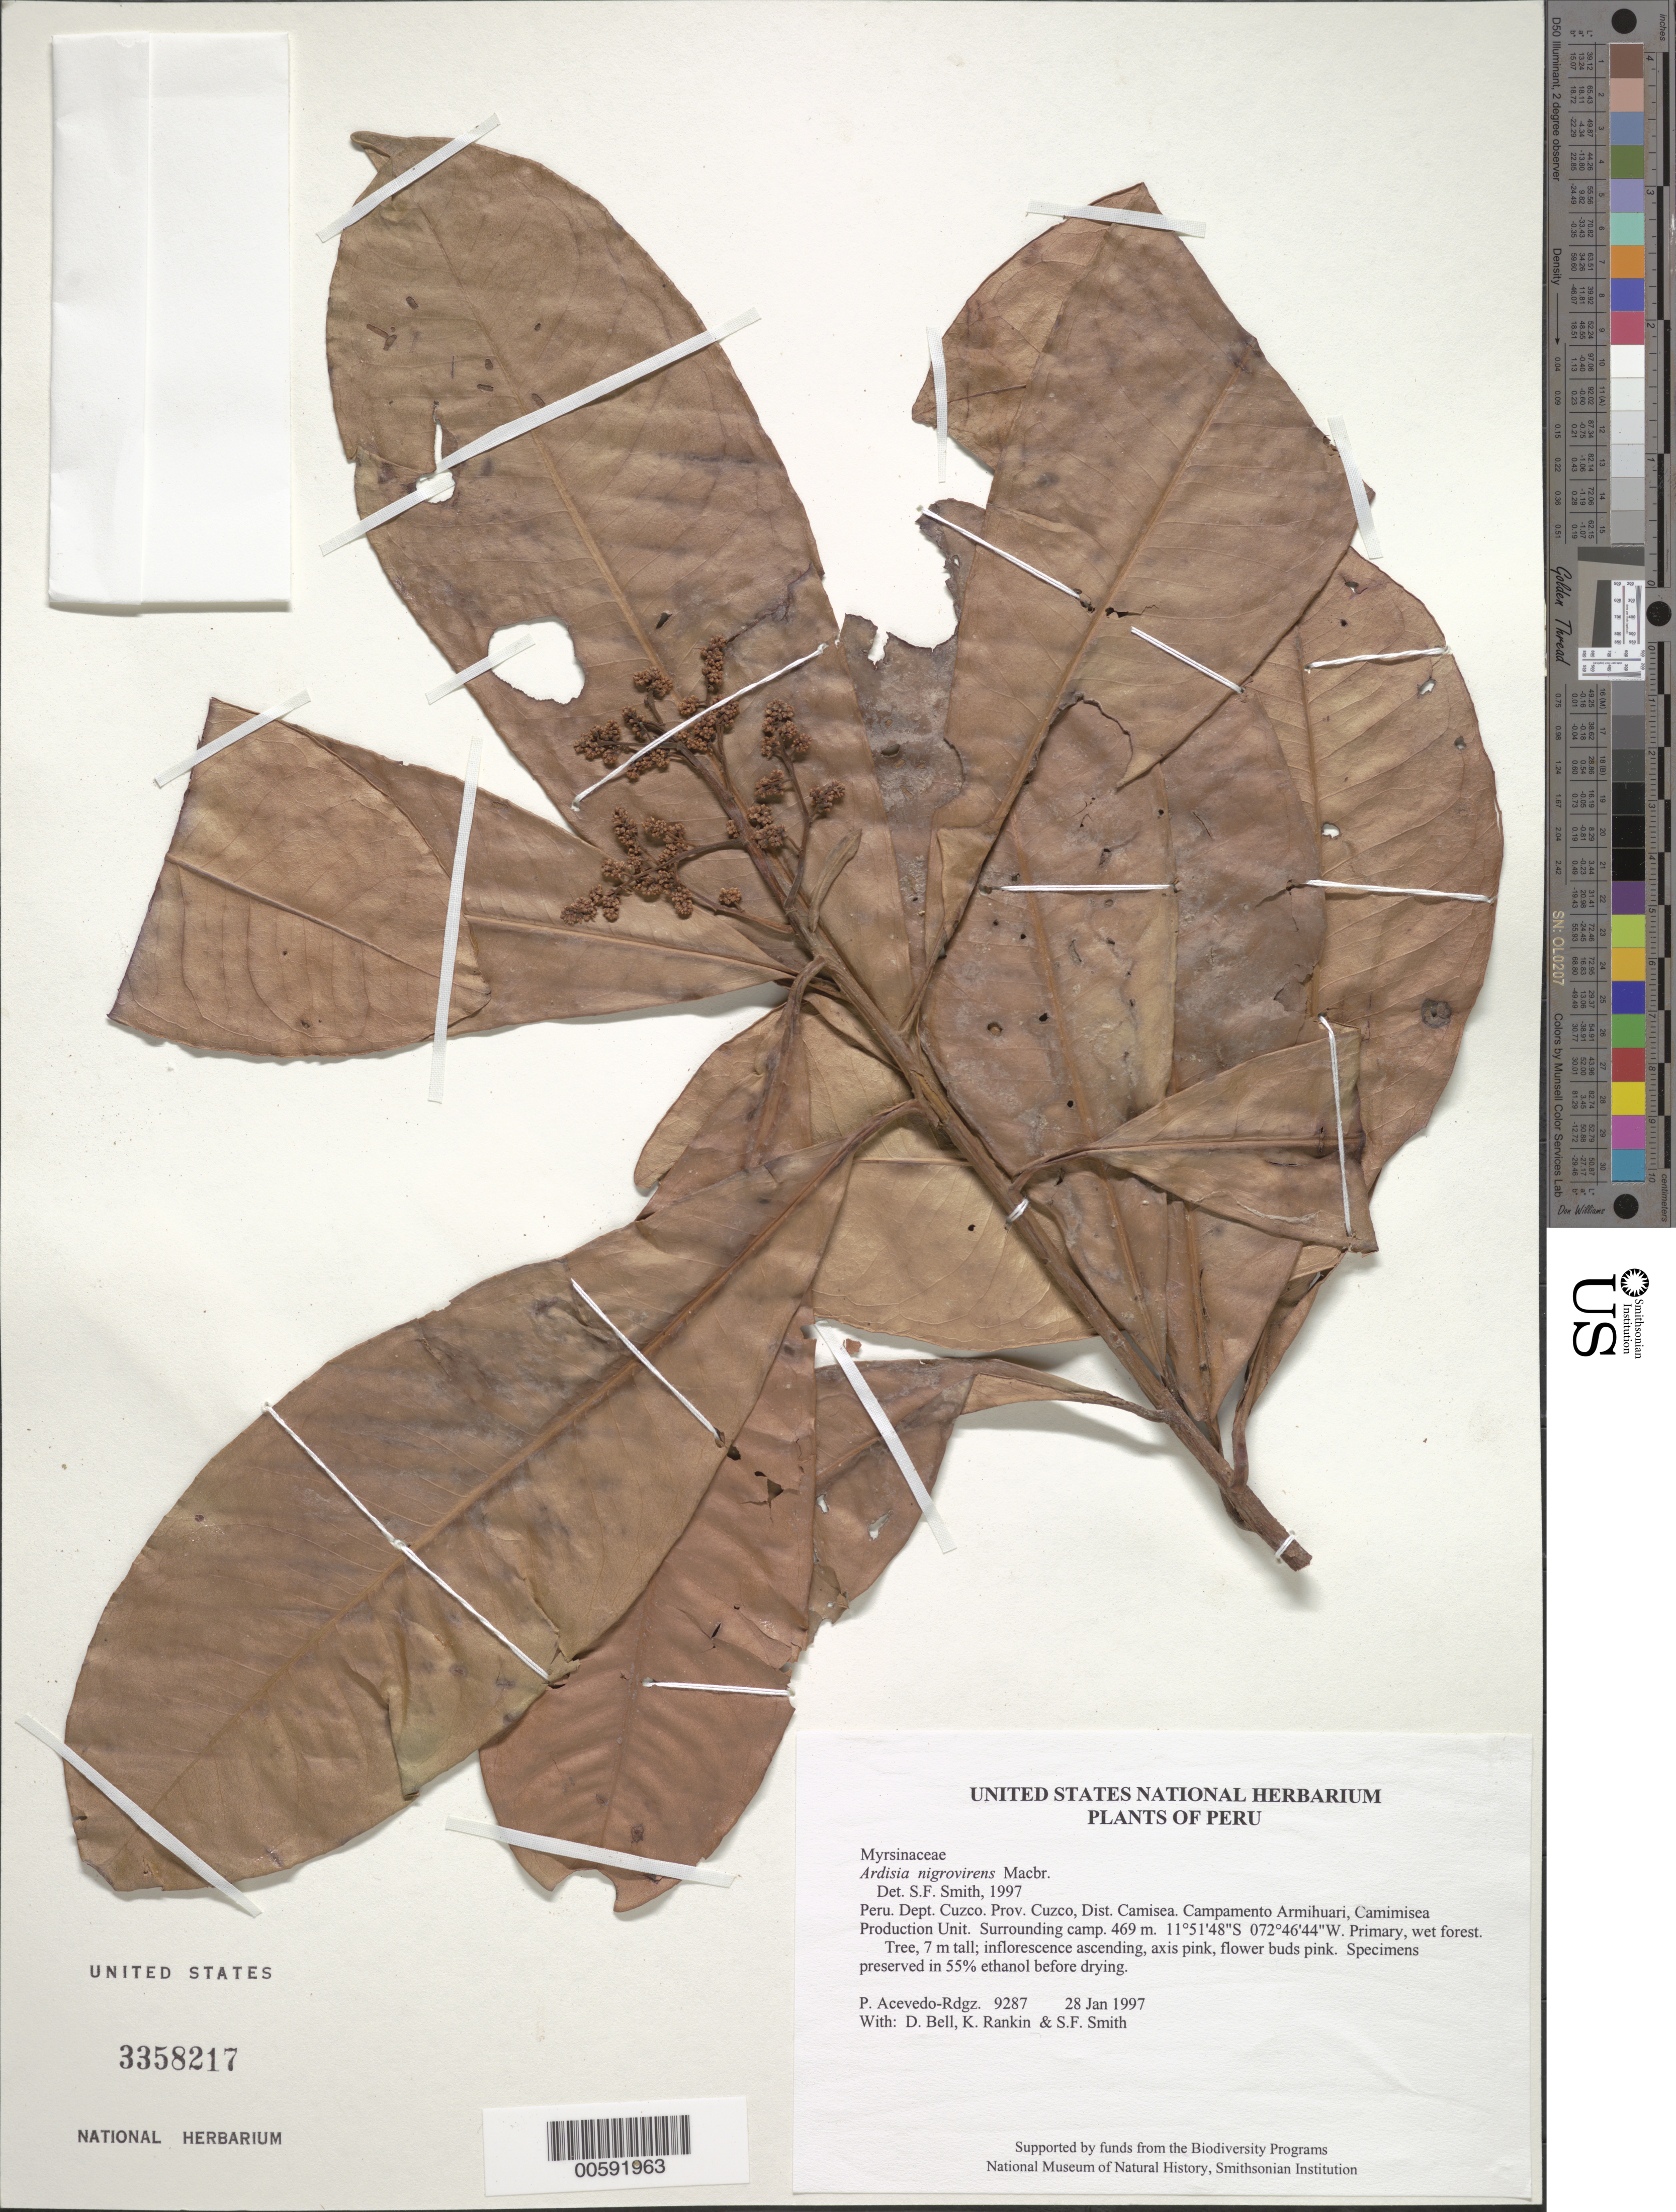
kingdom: Plantae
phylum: Tracheophyta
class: Magnoliopsida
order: Ericales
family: Primulaceae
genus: Ardisia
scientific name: Ardisia nigrovirens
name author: J.F. Macbr.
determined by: Smith, Stephen F., (US), NMNH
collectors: P. Acevedo-Rodr., D. A. Bell, K. B. Rankin & S.F. Smith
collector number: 9287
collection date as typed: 28 Jan 1997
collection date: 1997-01-28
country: Peru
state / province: Cusco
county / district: Cusco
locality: Districto Camisea, Campamento Armihuari, Camimisea Production Unit. Surrounding camp.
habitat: Primary, wet forest.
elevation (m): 469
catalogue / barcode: US 3358217